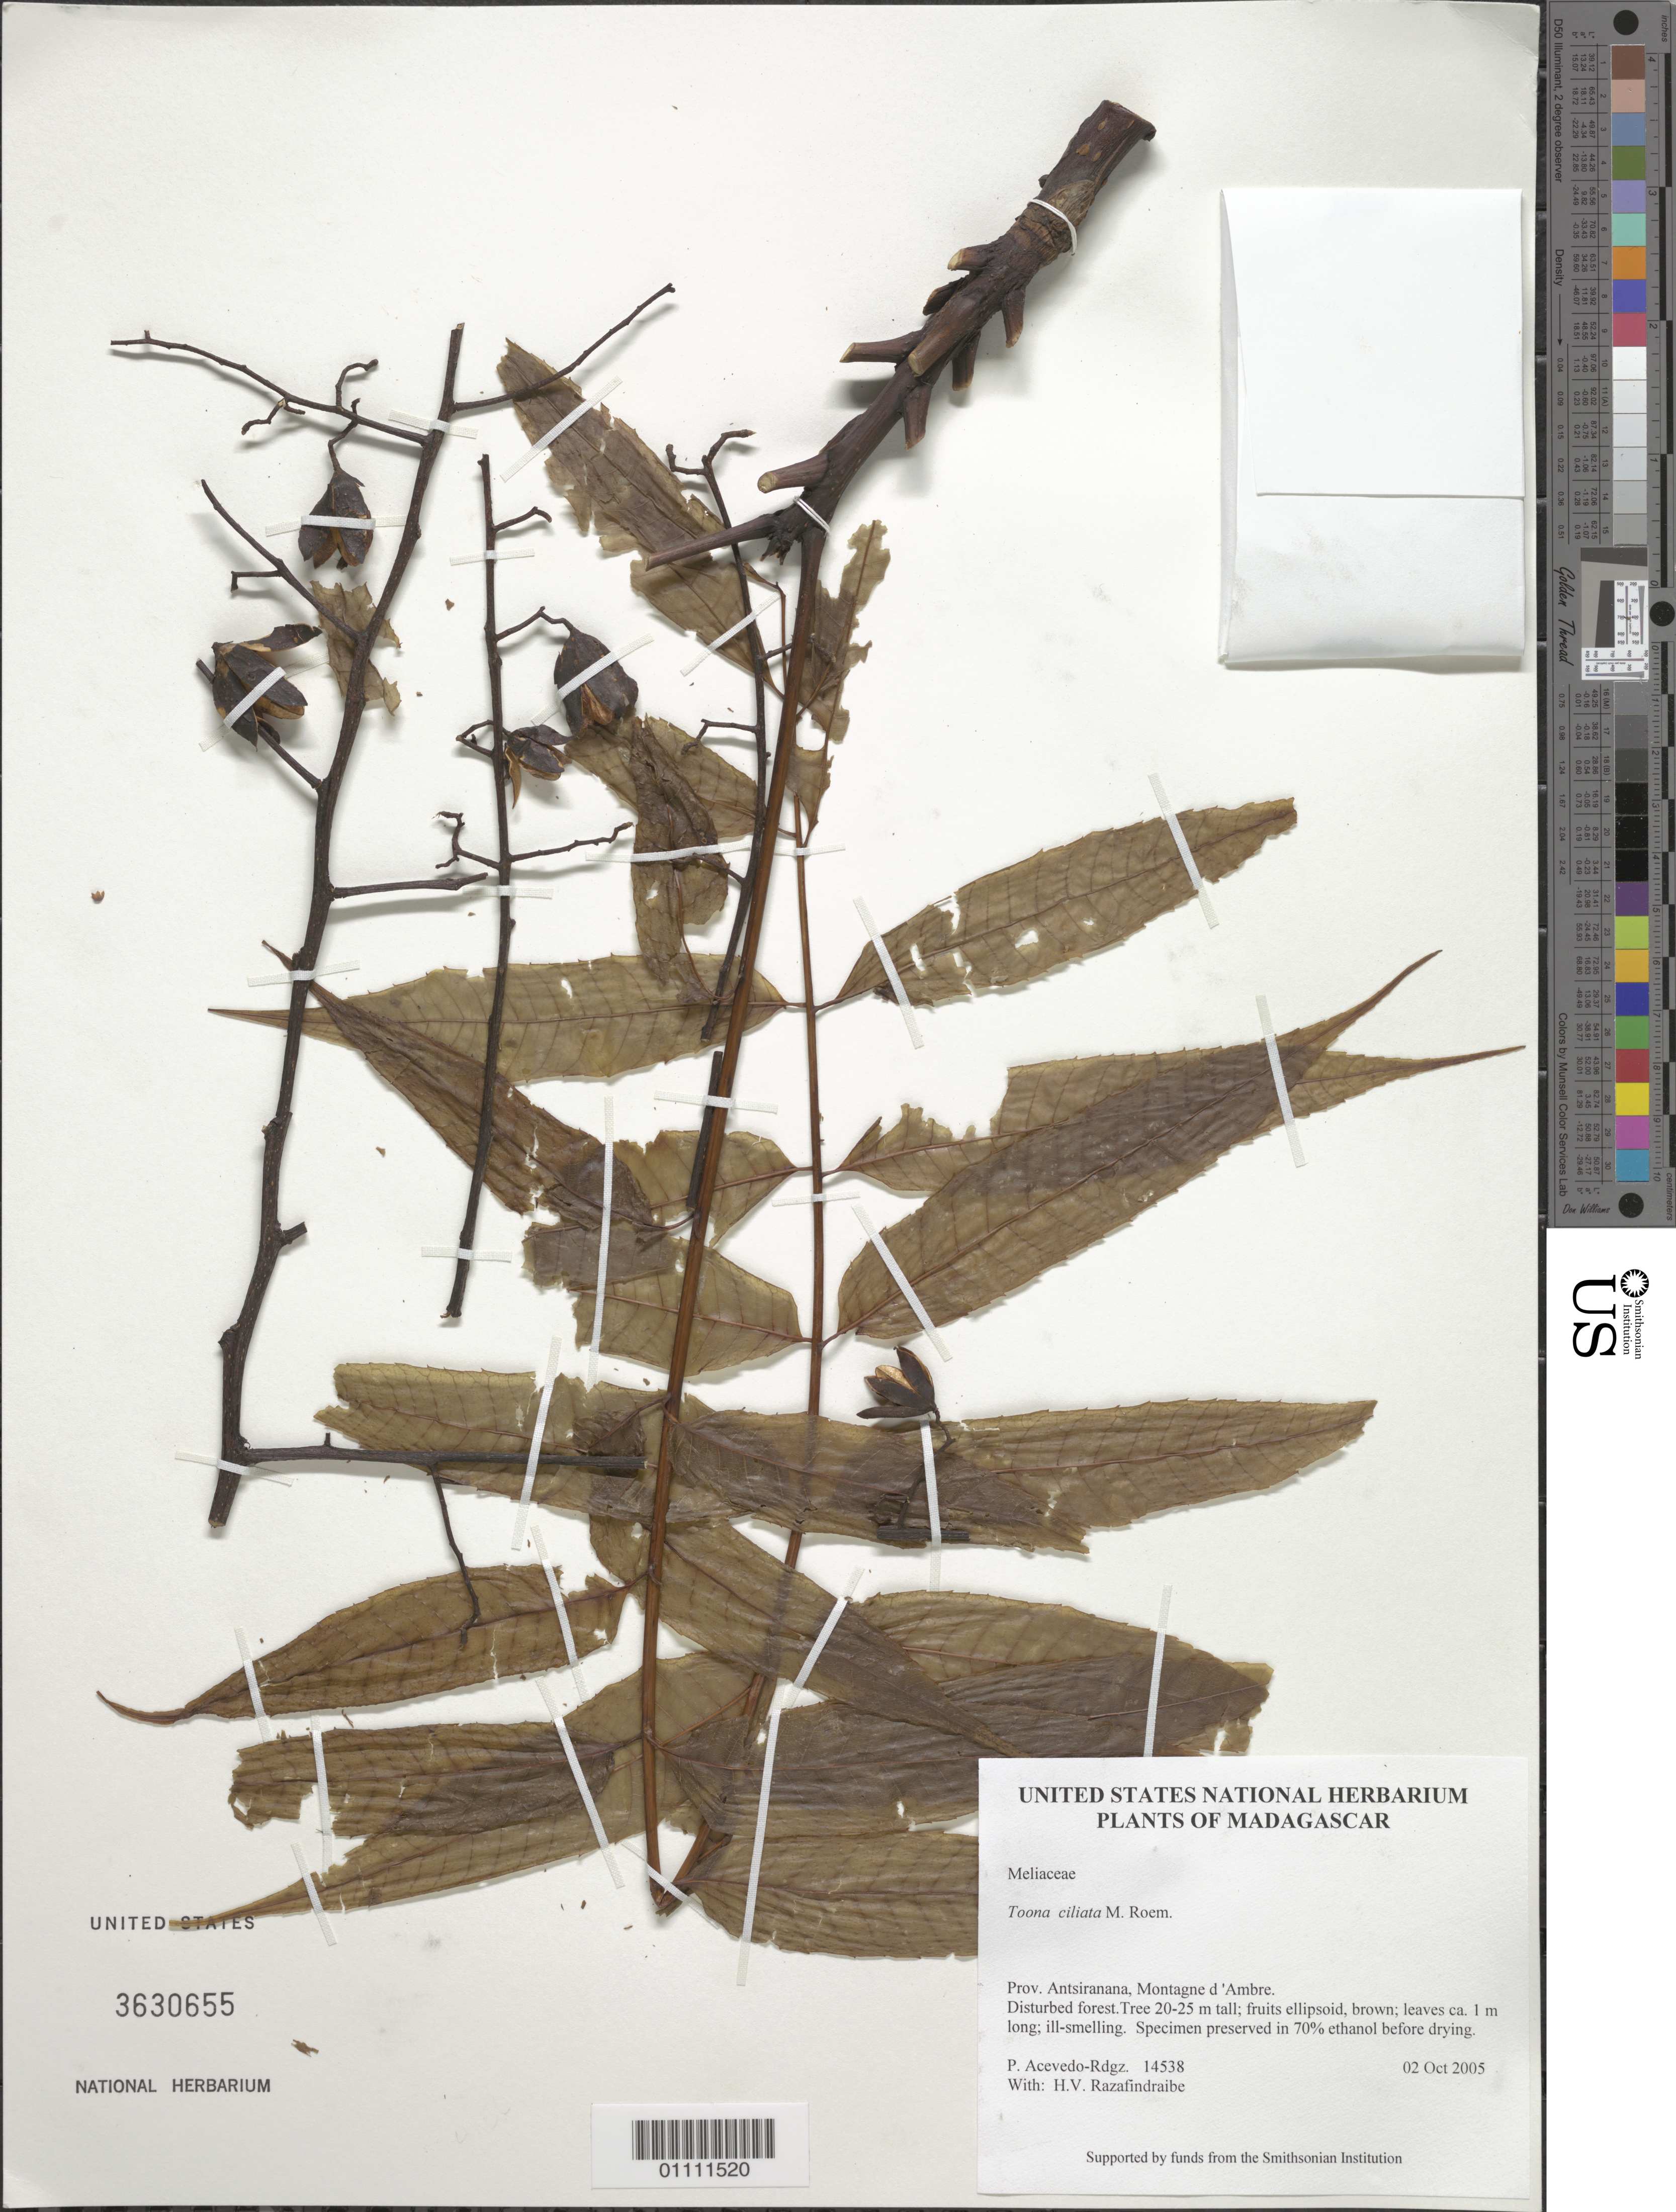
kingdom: Plantae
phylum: Tracheophyta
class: Magnoliopsida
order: Sapindales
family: Meliaceae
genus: Toona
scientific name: Toona sinensis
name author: (A. Juss.) M. Roem.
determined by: Strong, Mark T., (BOT), Smithsonian Institution - National Museum of Natural History (UNITED STATES)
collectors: P. Acevedo-Rodr. & H. Razafindraibe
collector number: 14538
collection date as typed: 02 Oct 2005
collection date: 2005-10-02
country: Madagascar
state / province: Diana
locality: Prov. Antsiranana, Montagne d 'Ambre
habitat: Disturbed forest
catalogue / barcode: US 3630655